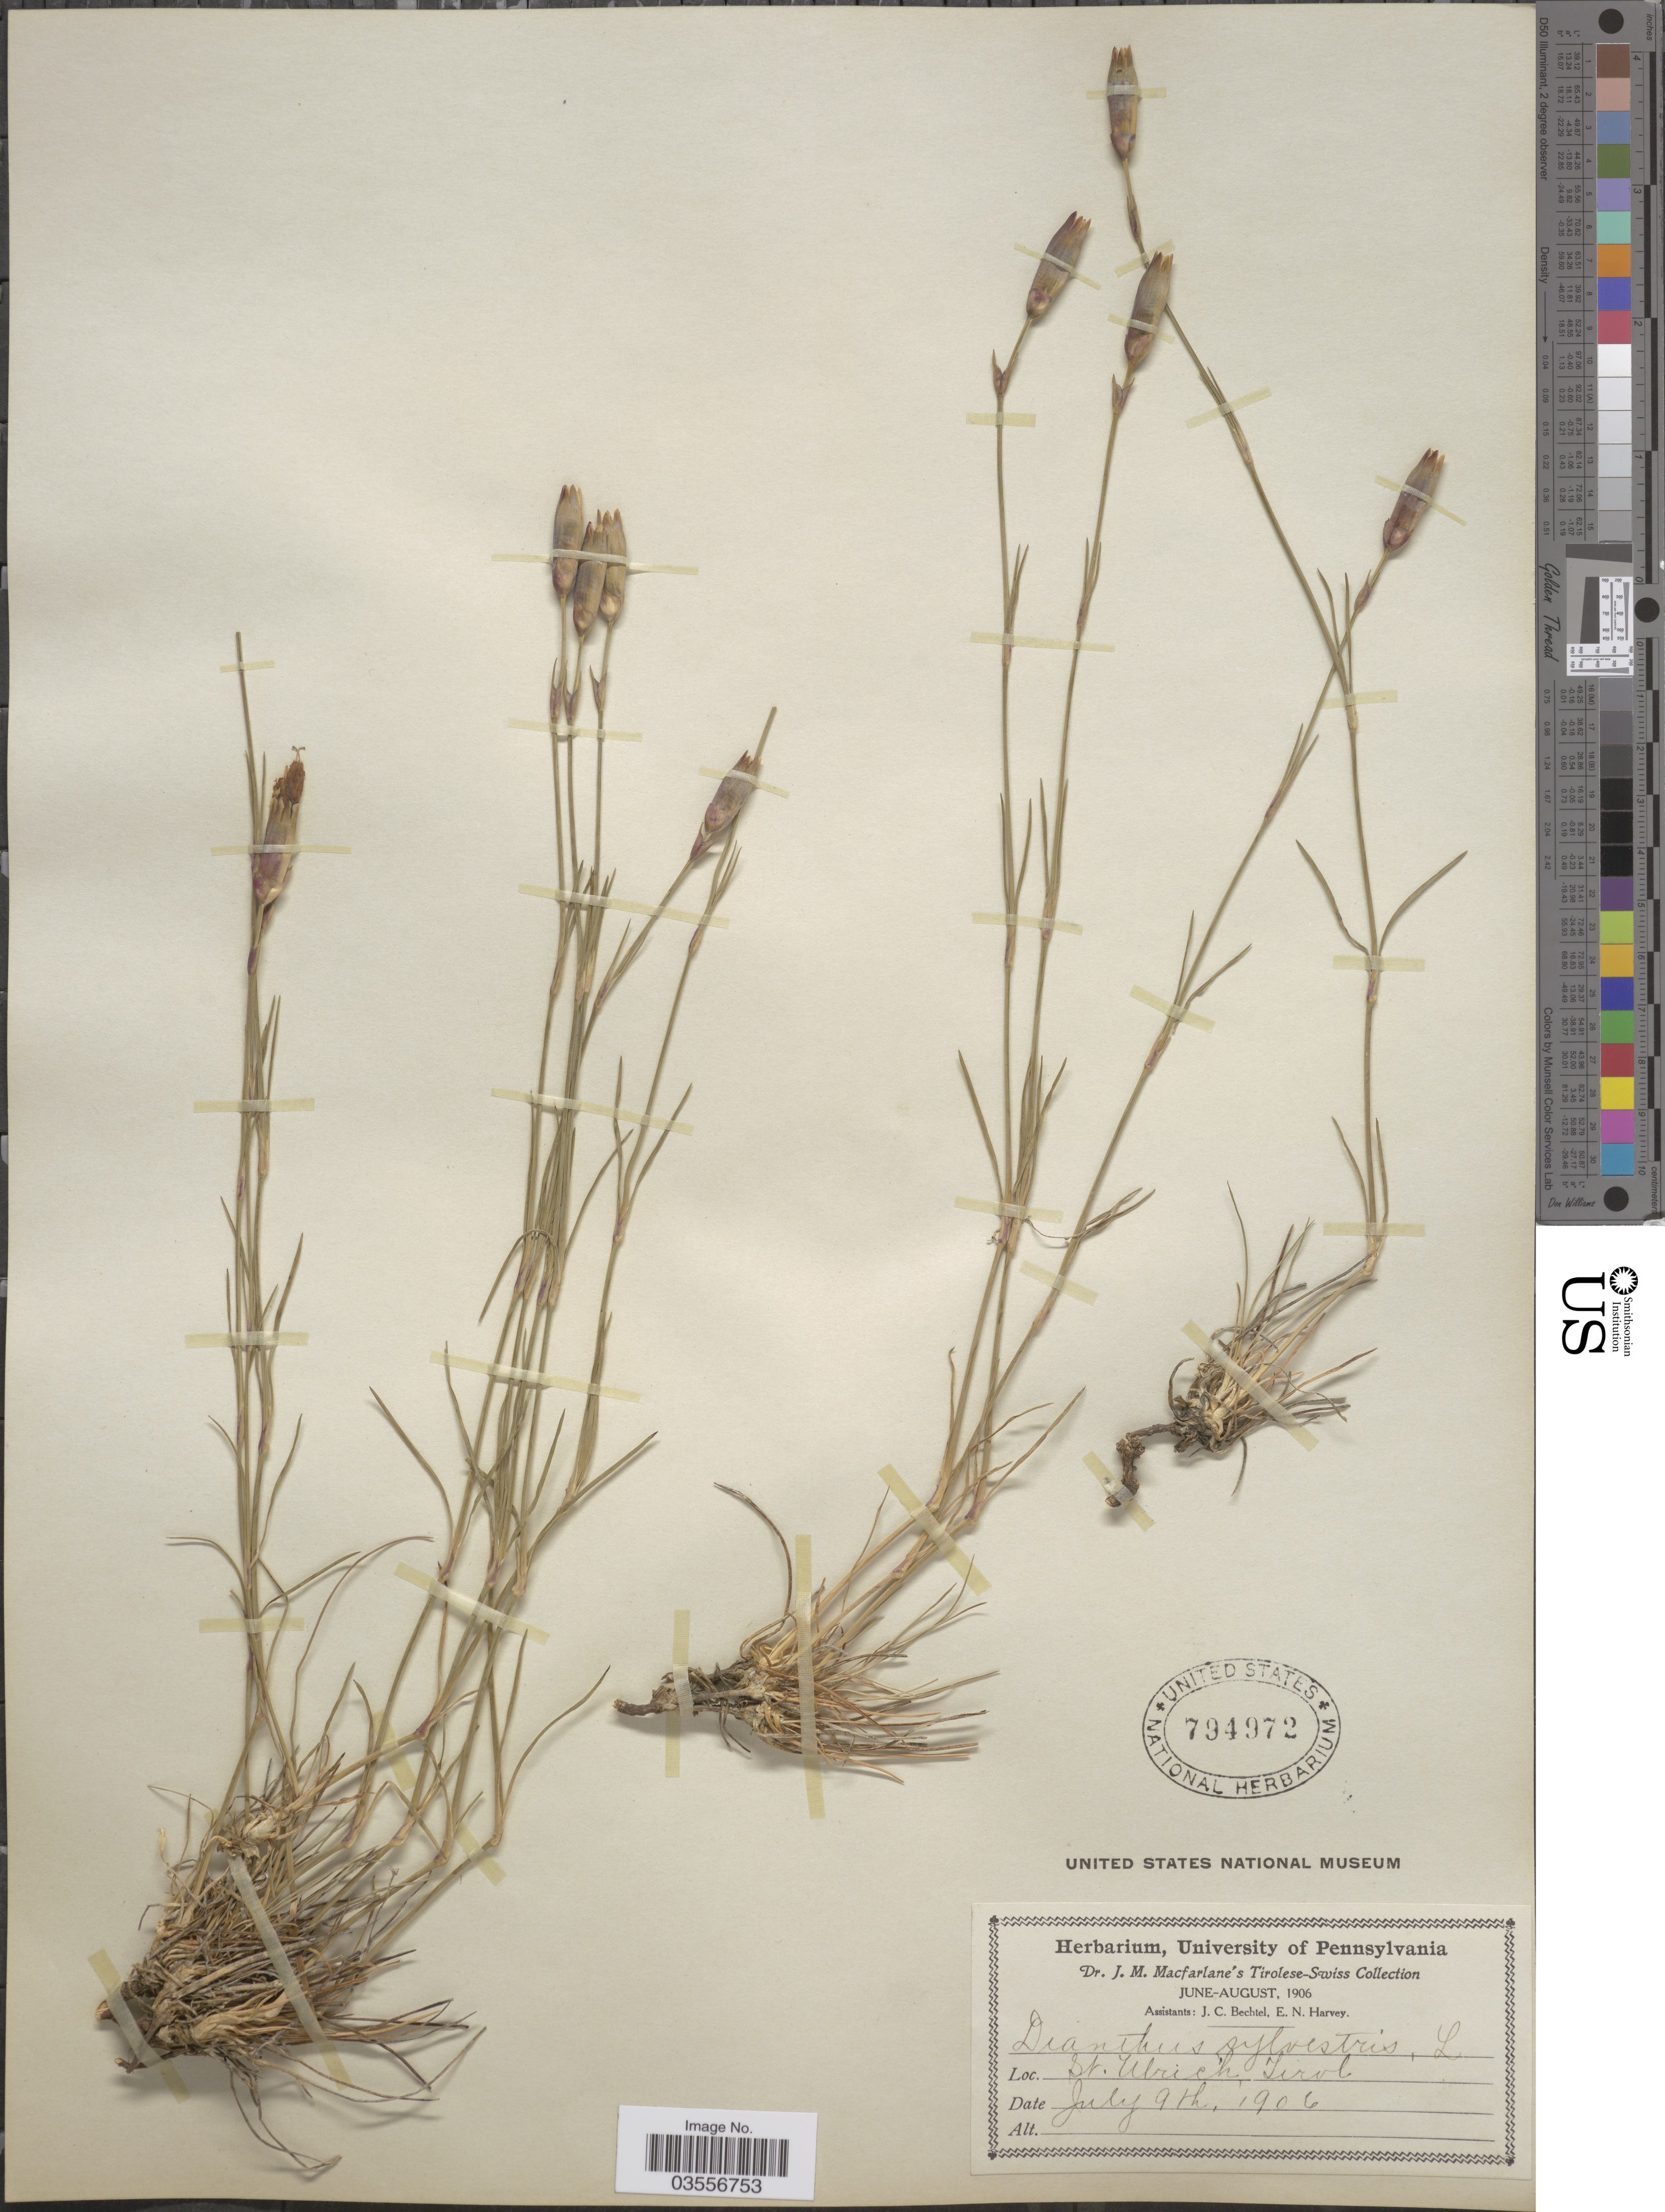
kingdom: Plantae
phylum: Tracheophyta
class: Magnoliopsida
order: Caryophyllales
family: Caryophyllaceae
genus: Dianthus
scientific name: Dianthus sylvestris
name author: Wulfen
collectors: J. Macfarlane, J. Bechtel & E. Harvey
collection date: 1906-07-09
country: Austria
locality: St. Ulrich, Tirol.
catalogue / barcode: US 794972